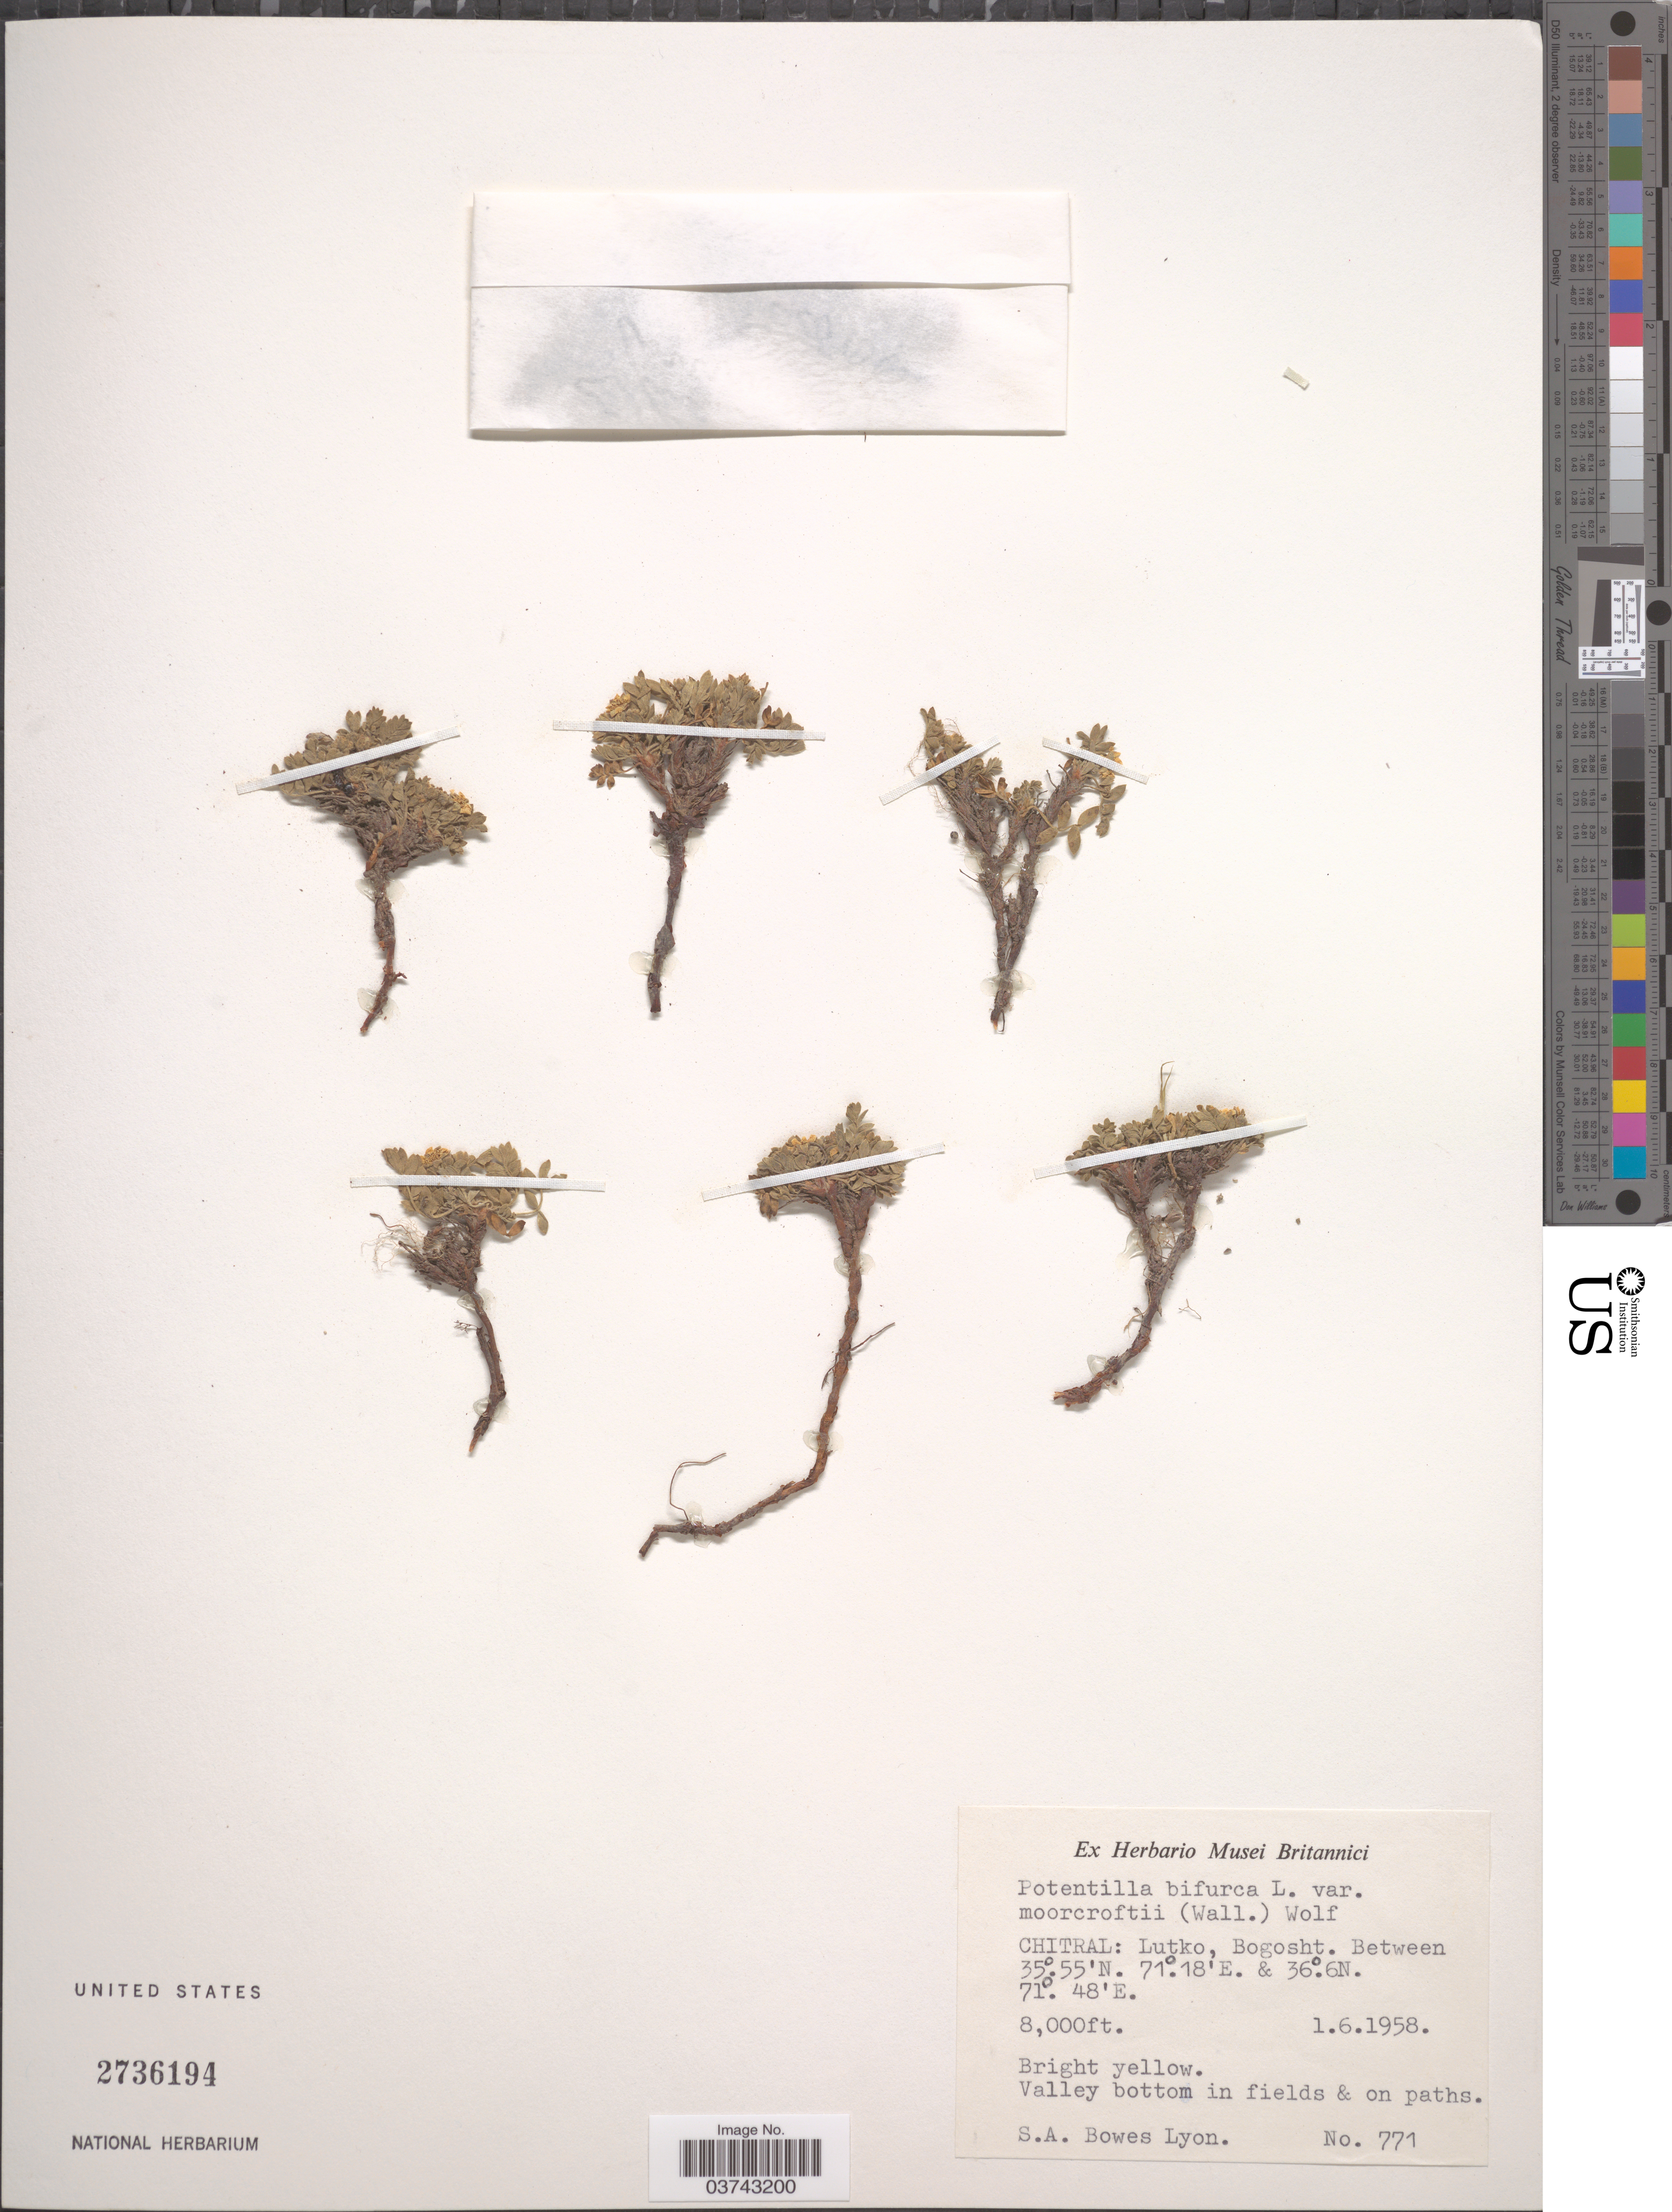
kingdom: Plantae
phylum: Tracheophyta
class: Magnoliopsida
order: Rosales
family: Rosaceae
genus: Sibbaldianthe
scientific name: Sibbaldianthe moorcroftii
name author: (Wall. ex Lehm.) Mosyakin & Shiyan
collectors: S. Bowes Lyon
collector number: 771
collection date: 1958-06-01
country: Pakistan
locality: Chitral: Lutko, Bogosht.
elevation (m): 2438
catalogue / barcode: US 2736194